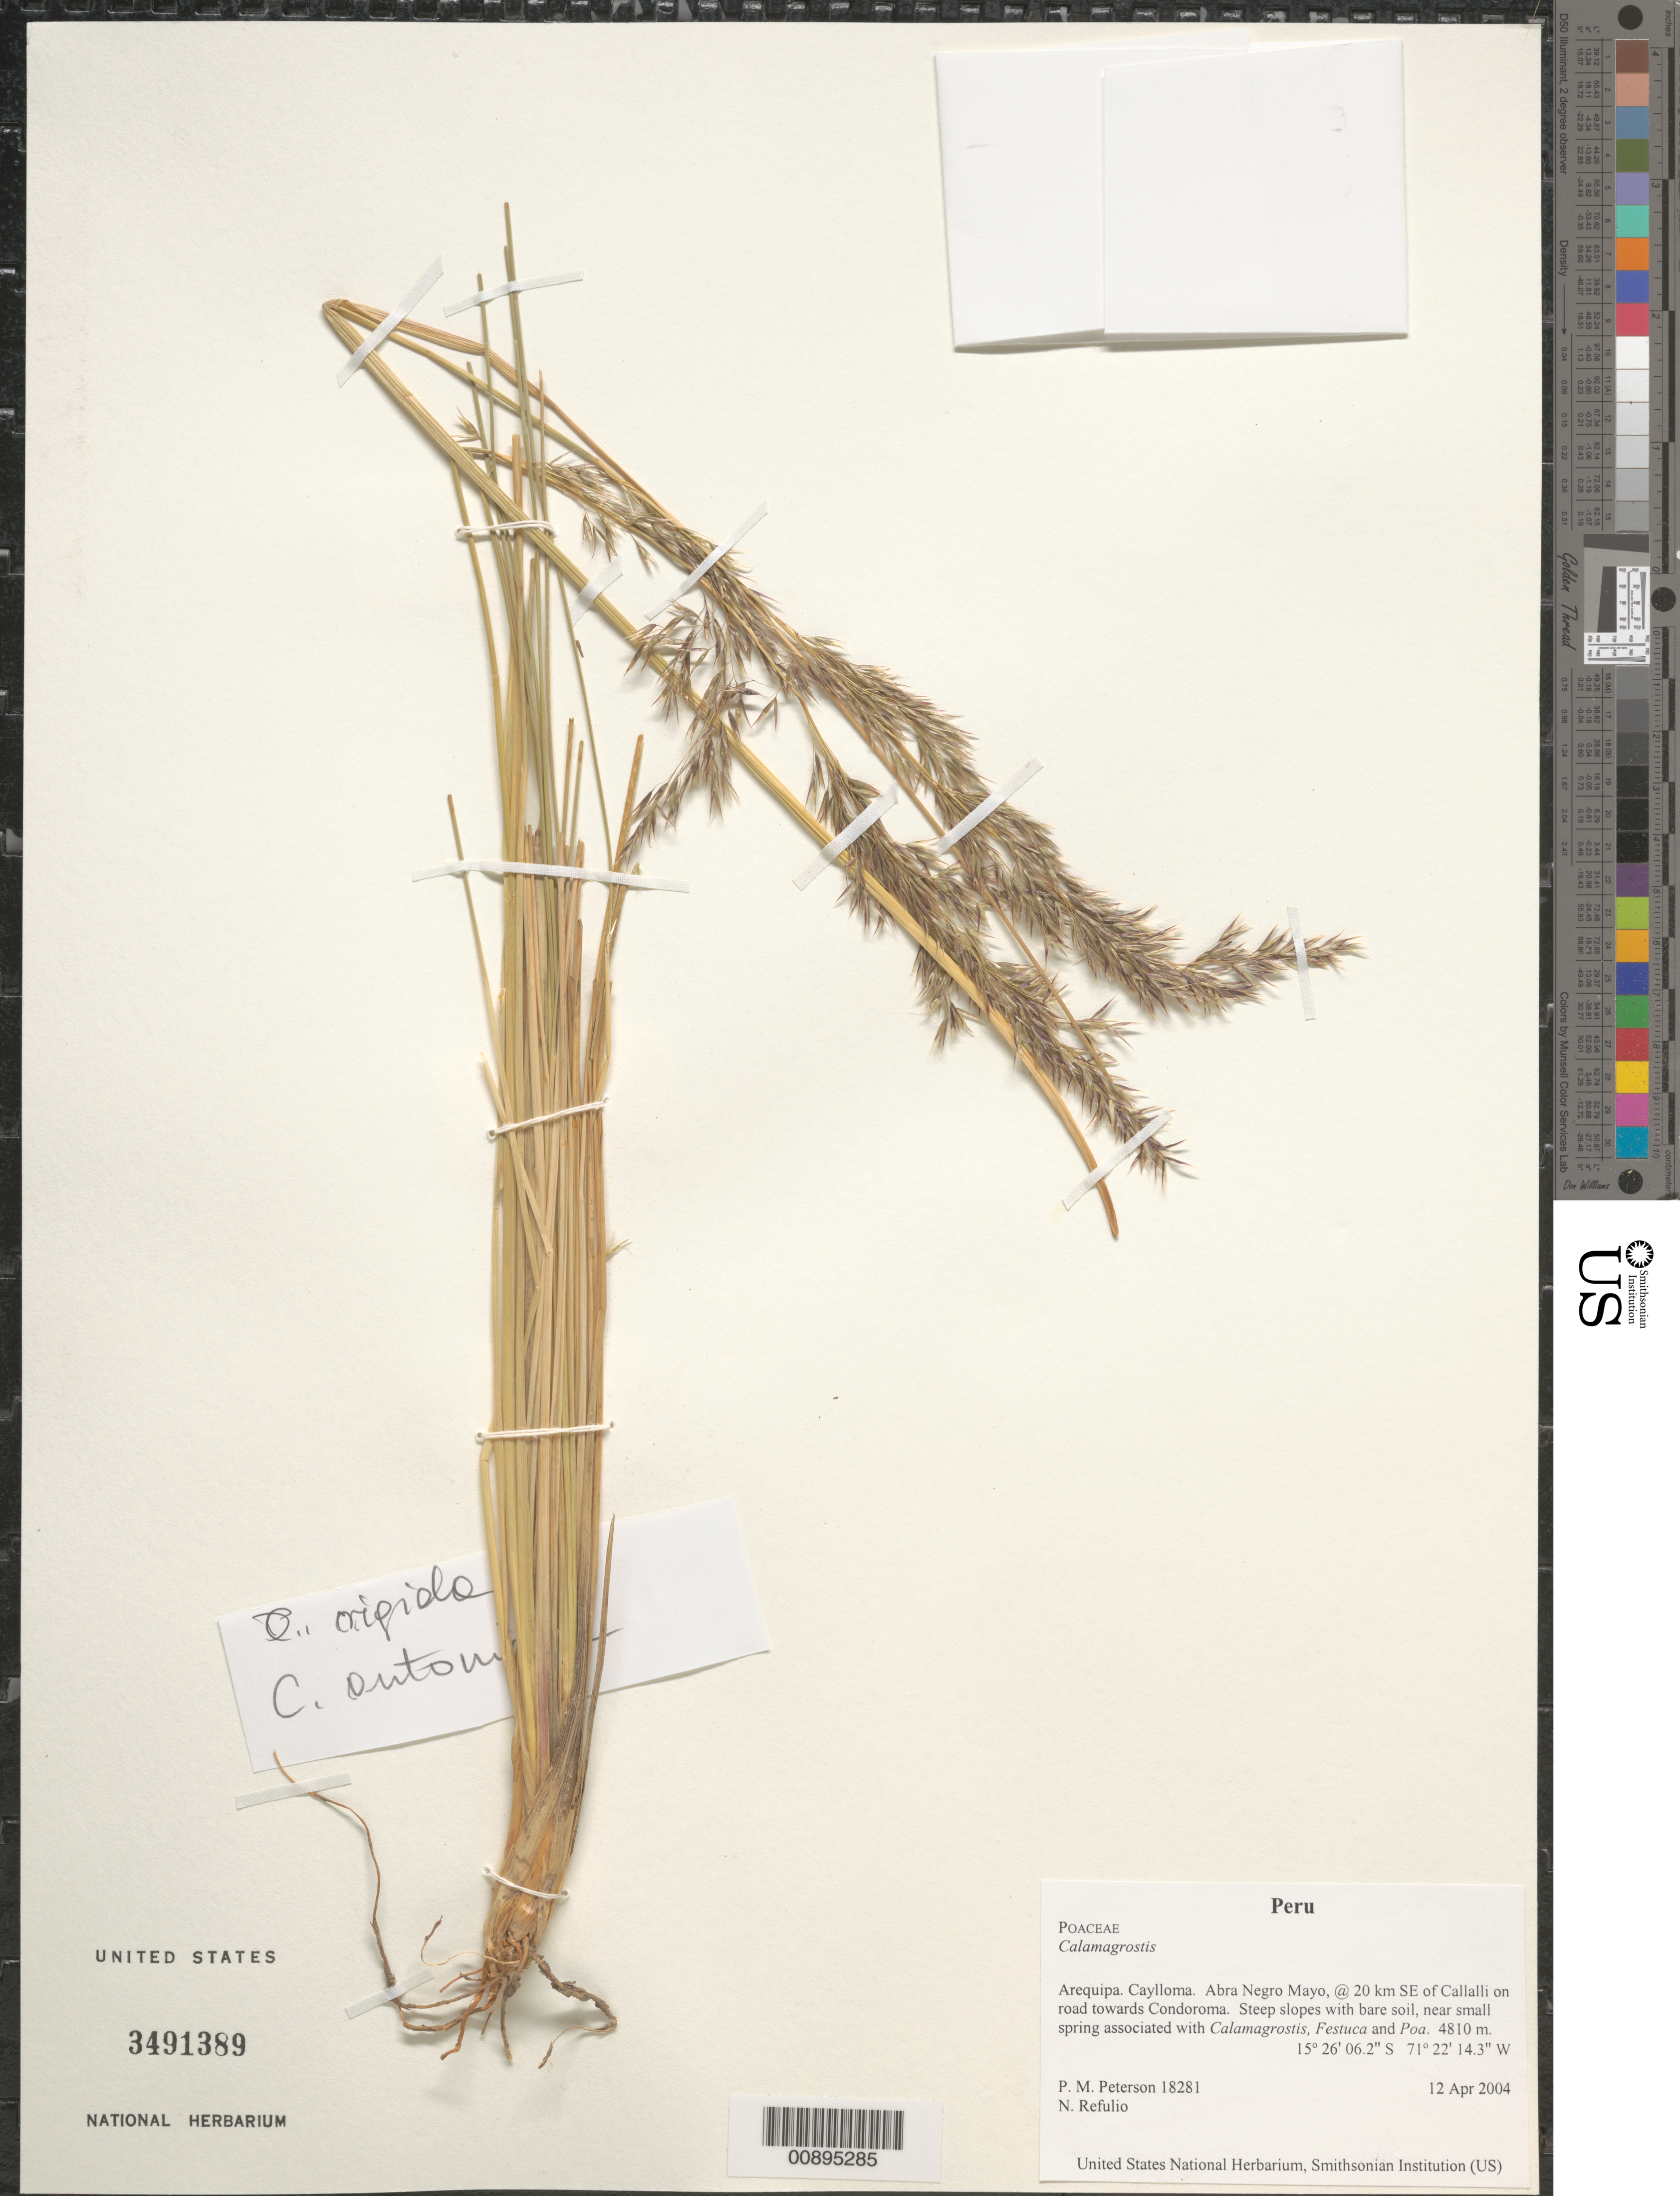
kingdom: Plantae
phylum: Tracheophyta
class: Liliopsida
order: Poales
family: Poaceae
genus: Calamagrostis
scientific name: Calamagrostis sp.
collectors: P. M. Peterson & N. Refulio-Rodríguez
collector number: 18281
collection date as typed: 12 Apr 2004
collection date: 2004-04-12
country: Peru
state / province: Arequipa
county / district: Caylloma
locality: Abra Negro Mayo, @ 20 km SE of Callalli on road towards Condoroma. Steep slopes with bare soil, near small spring associated with Calamagrostis, Festuca and Poa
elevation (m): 4810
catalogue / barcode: US 3491389